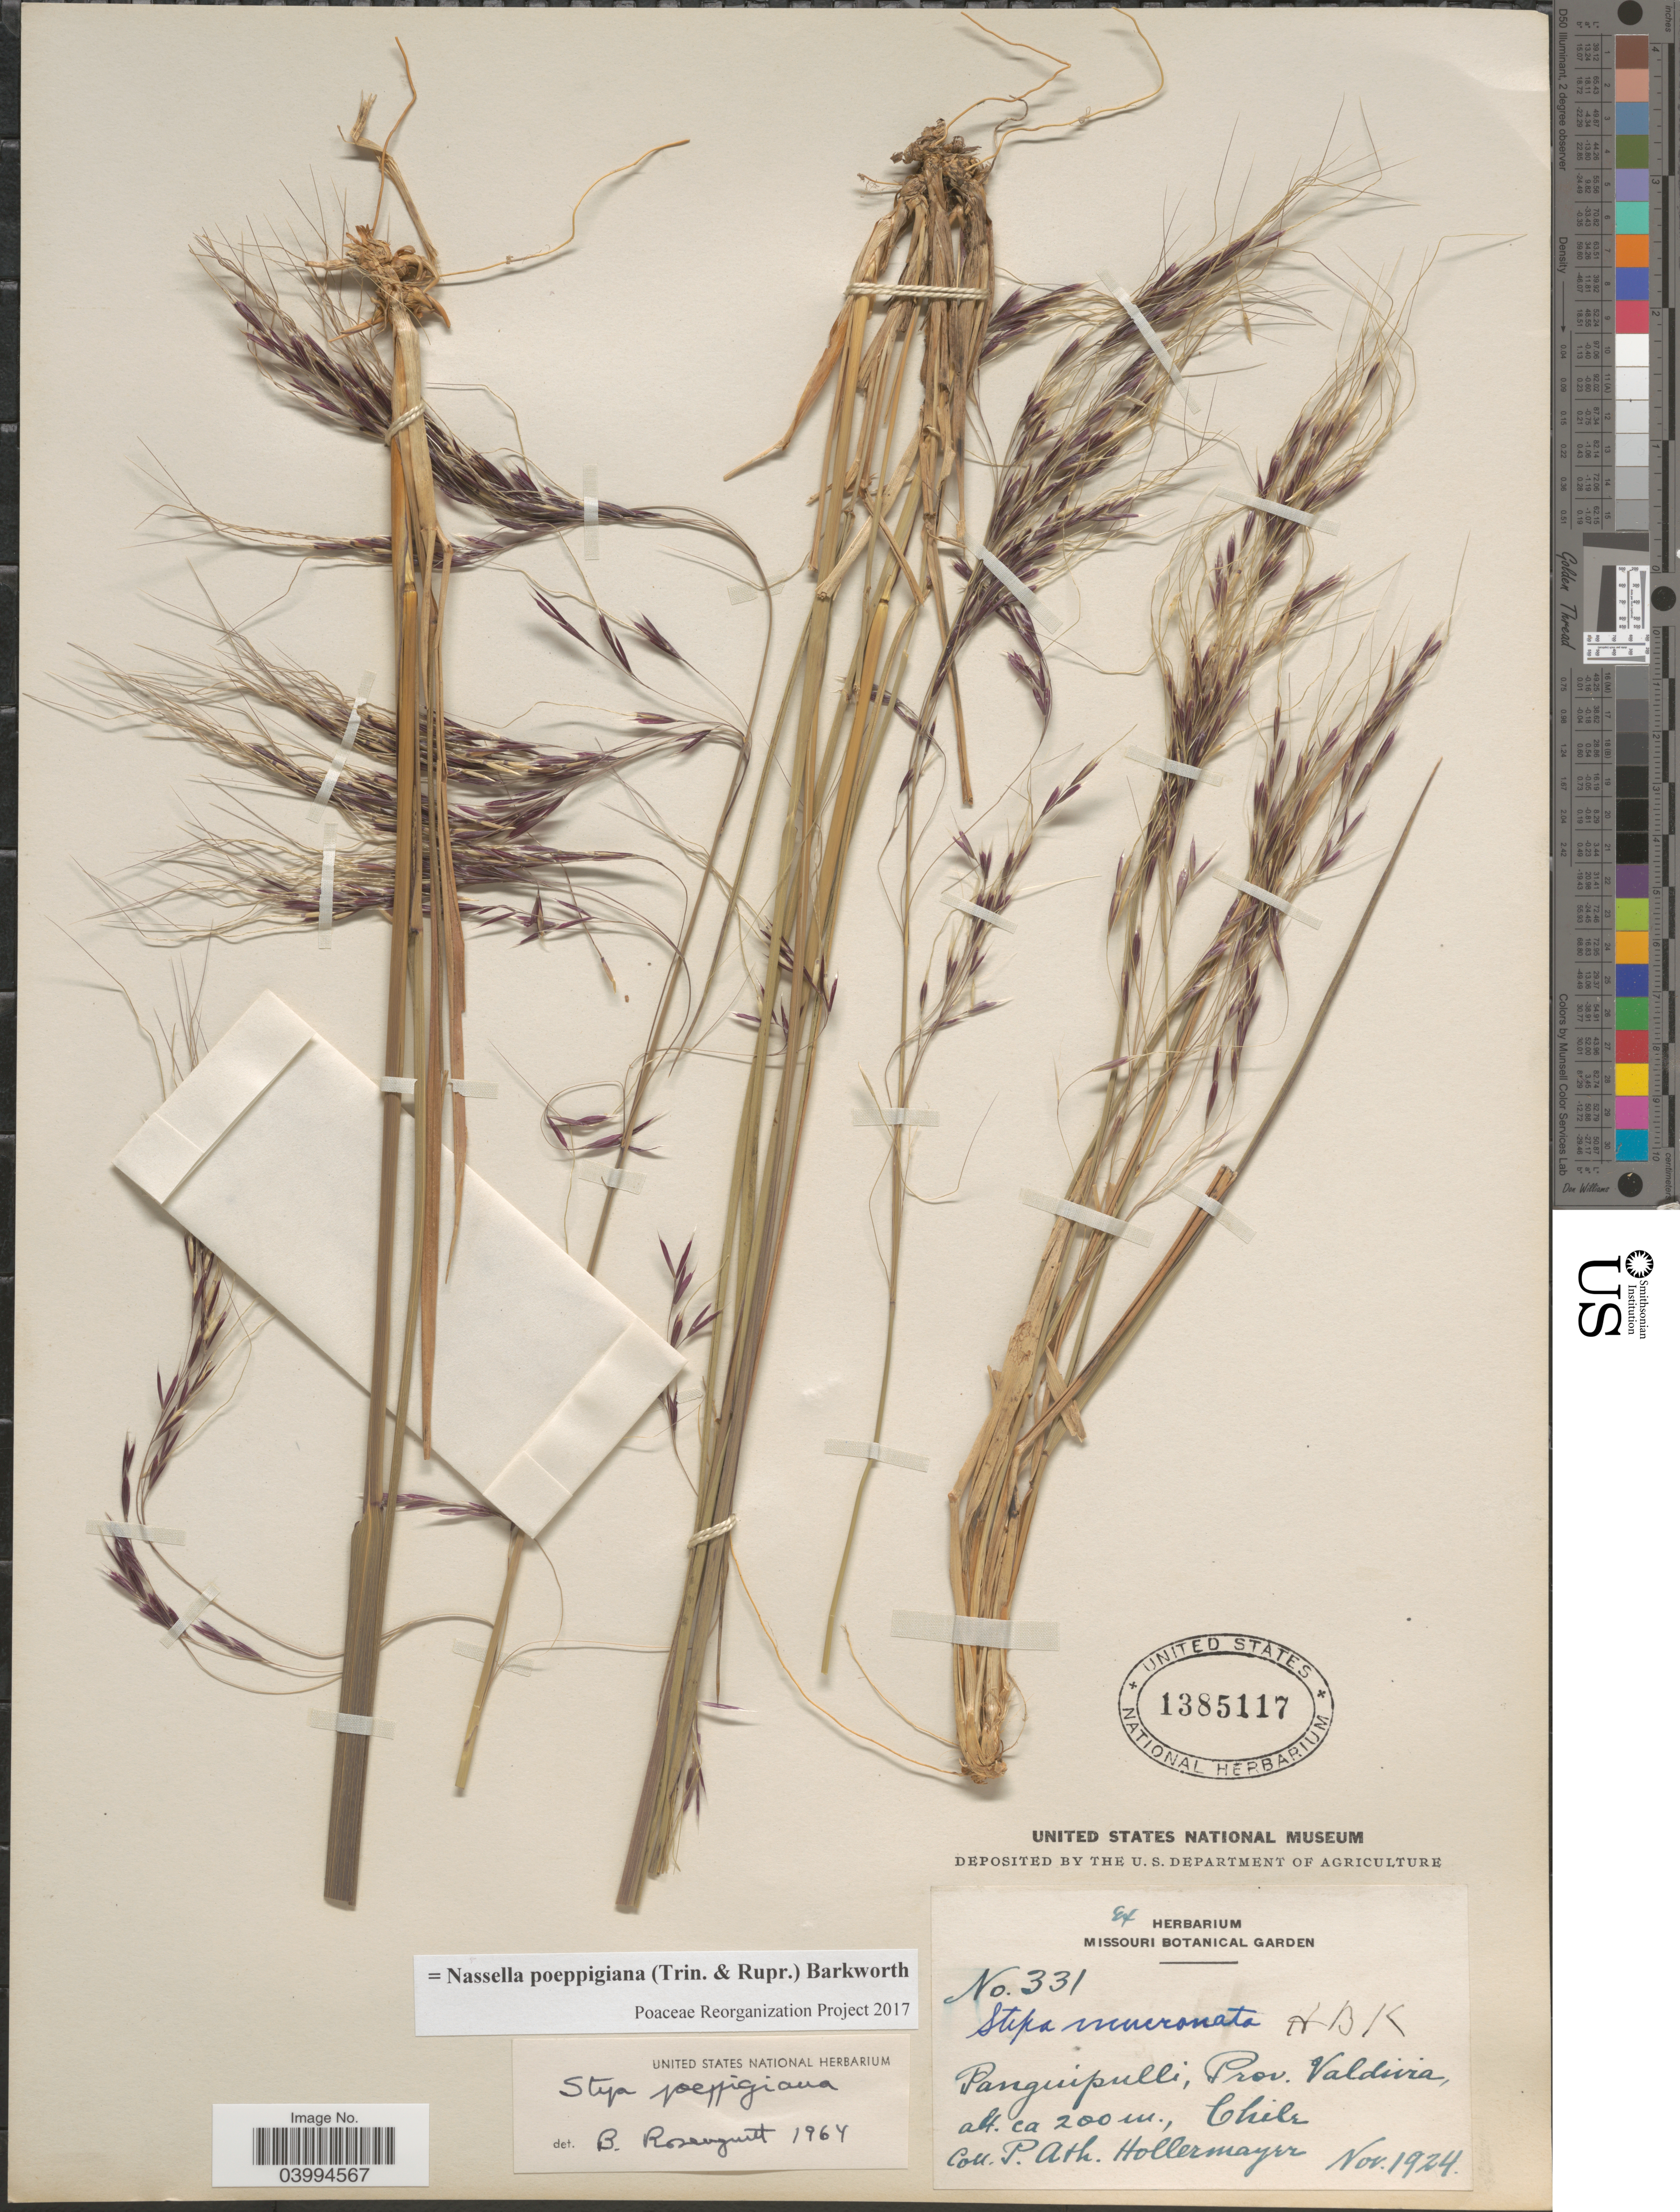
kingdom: Plantae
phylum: Tracheophyta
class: Liliopsida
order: Poales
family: Poaceae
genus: Nassella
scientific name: Nassella poeppigiana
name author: (Trin. & Rupr.) Barkworth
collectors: P. Hollermayer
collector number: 331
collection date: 1924-11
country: Chile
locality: Panguipulli, Prov. Valdivia.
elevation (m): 200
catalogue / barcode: US 1385117